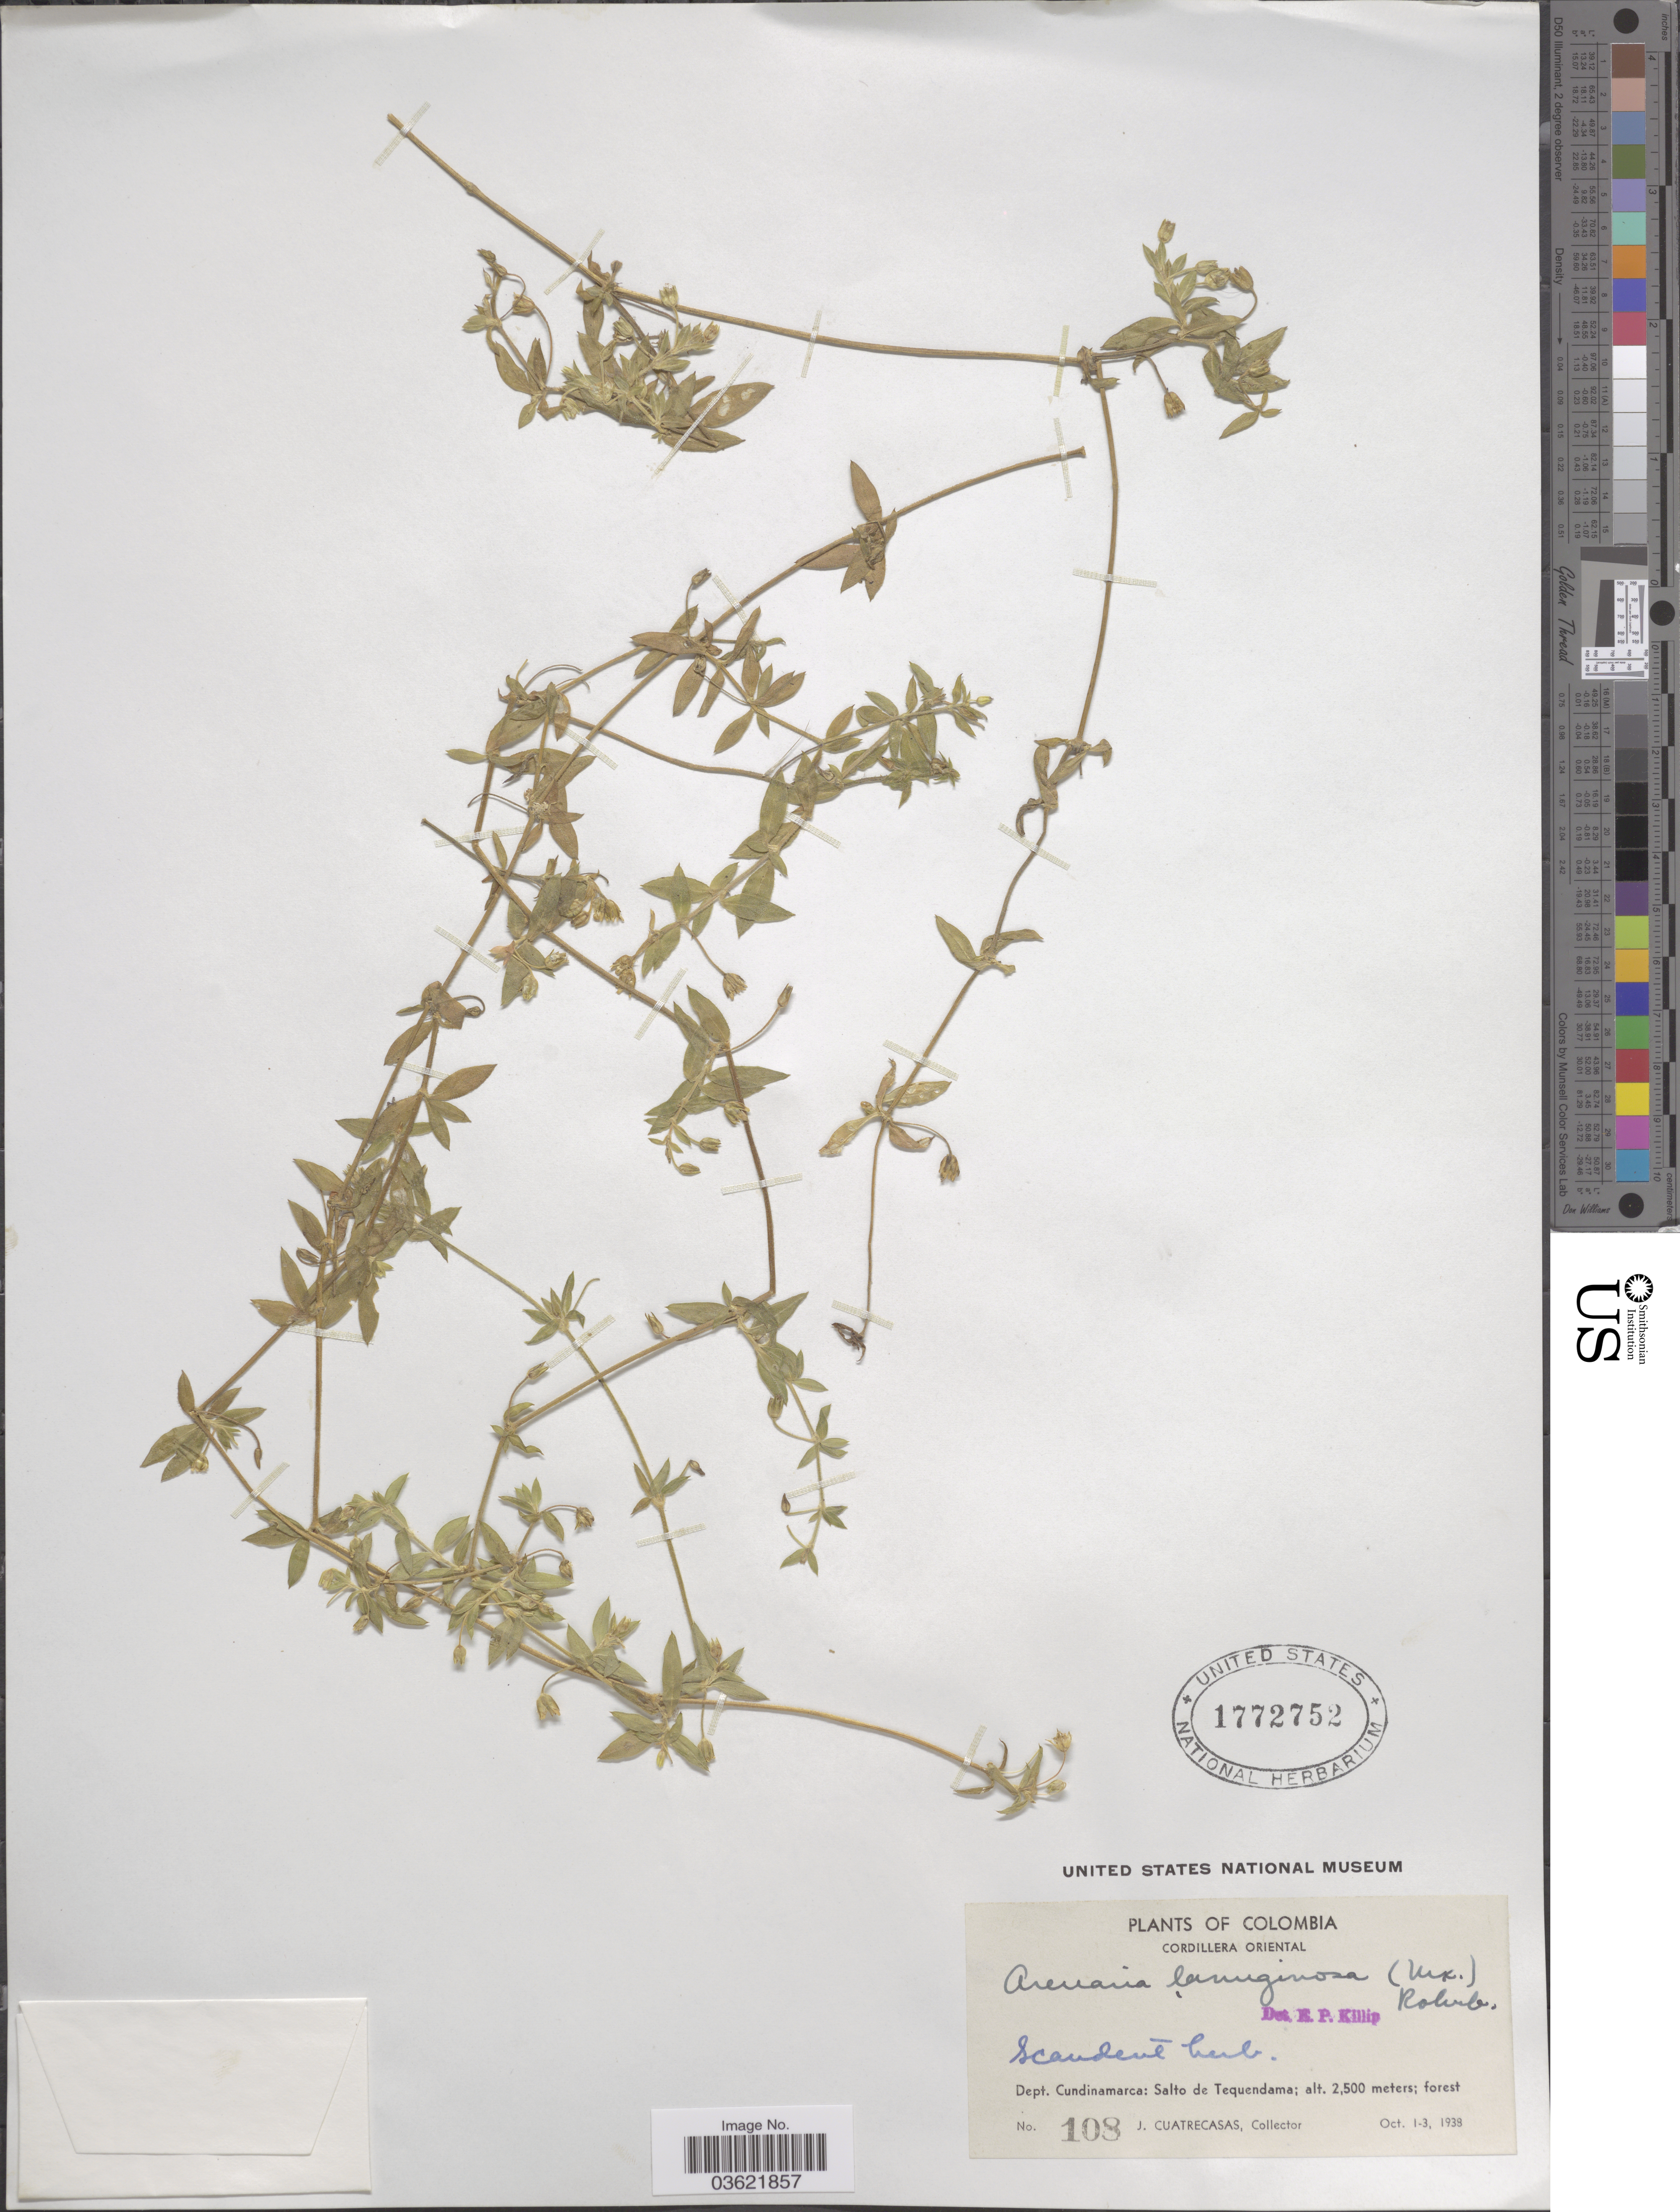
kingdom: Plantae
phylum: Tracheophyta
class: Magnoliopsida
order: Caryophyllales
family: Caryophyllaceae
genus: Arenaria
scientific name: Arenaria lanuginosa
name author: (Michx.) Rohrb.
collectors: J. Cuatrecasas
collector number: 108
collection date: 1938-10-01/1938-10-03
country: Colombia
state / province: Cundinamarca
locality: Cordillera Oriental. Dept. Cundinamarca: Salto de Tequendama.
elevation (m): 2500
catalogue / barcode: US 1772752